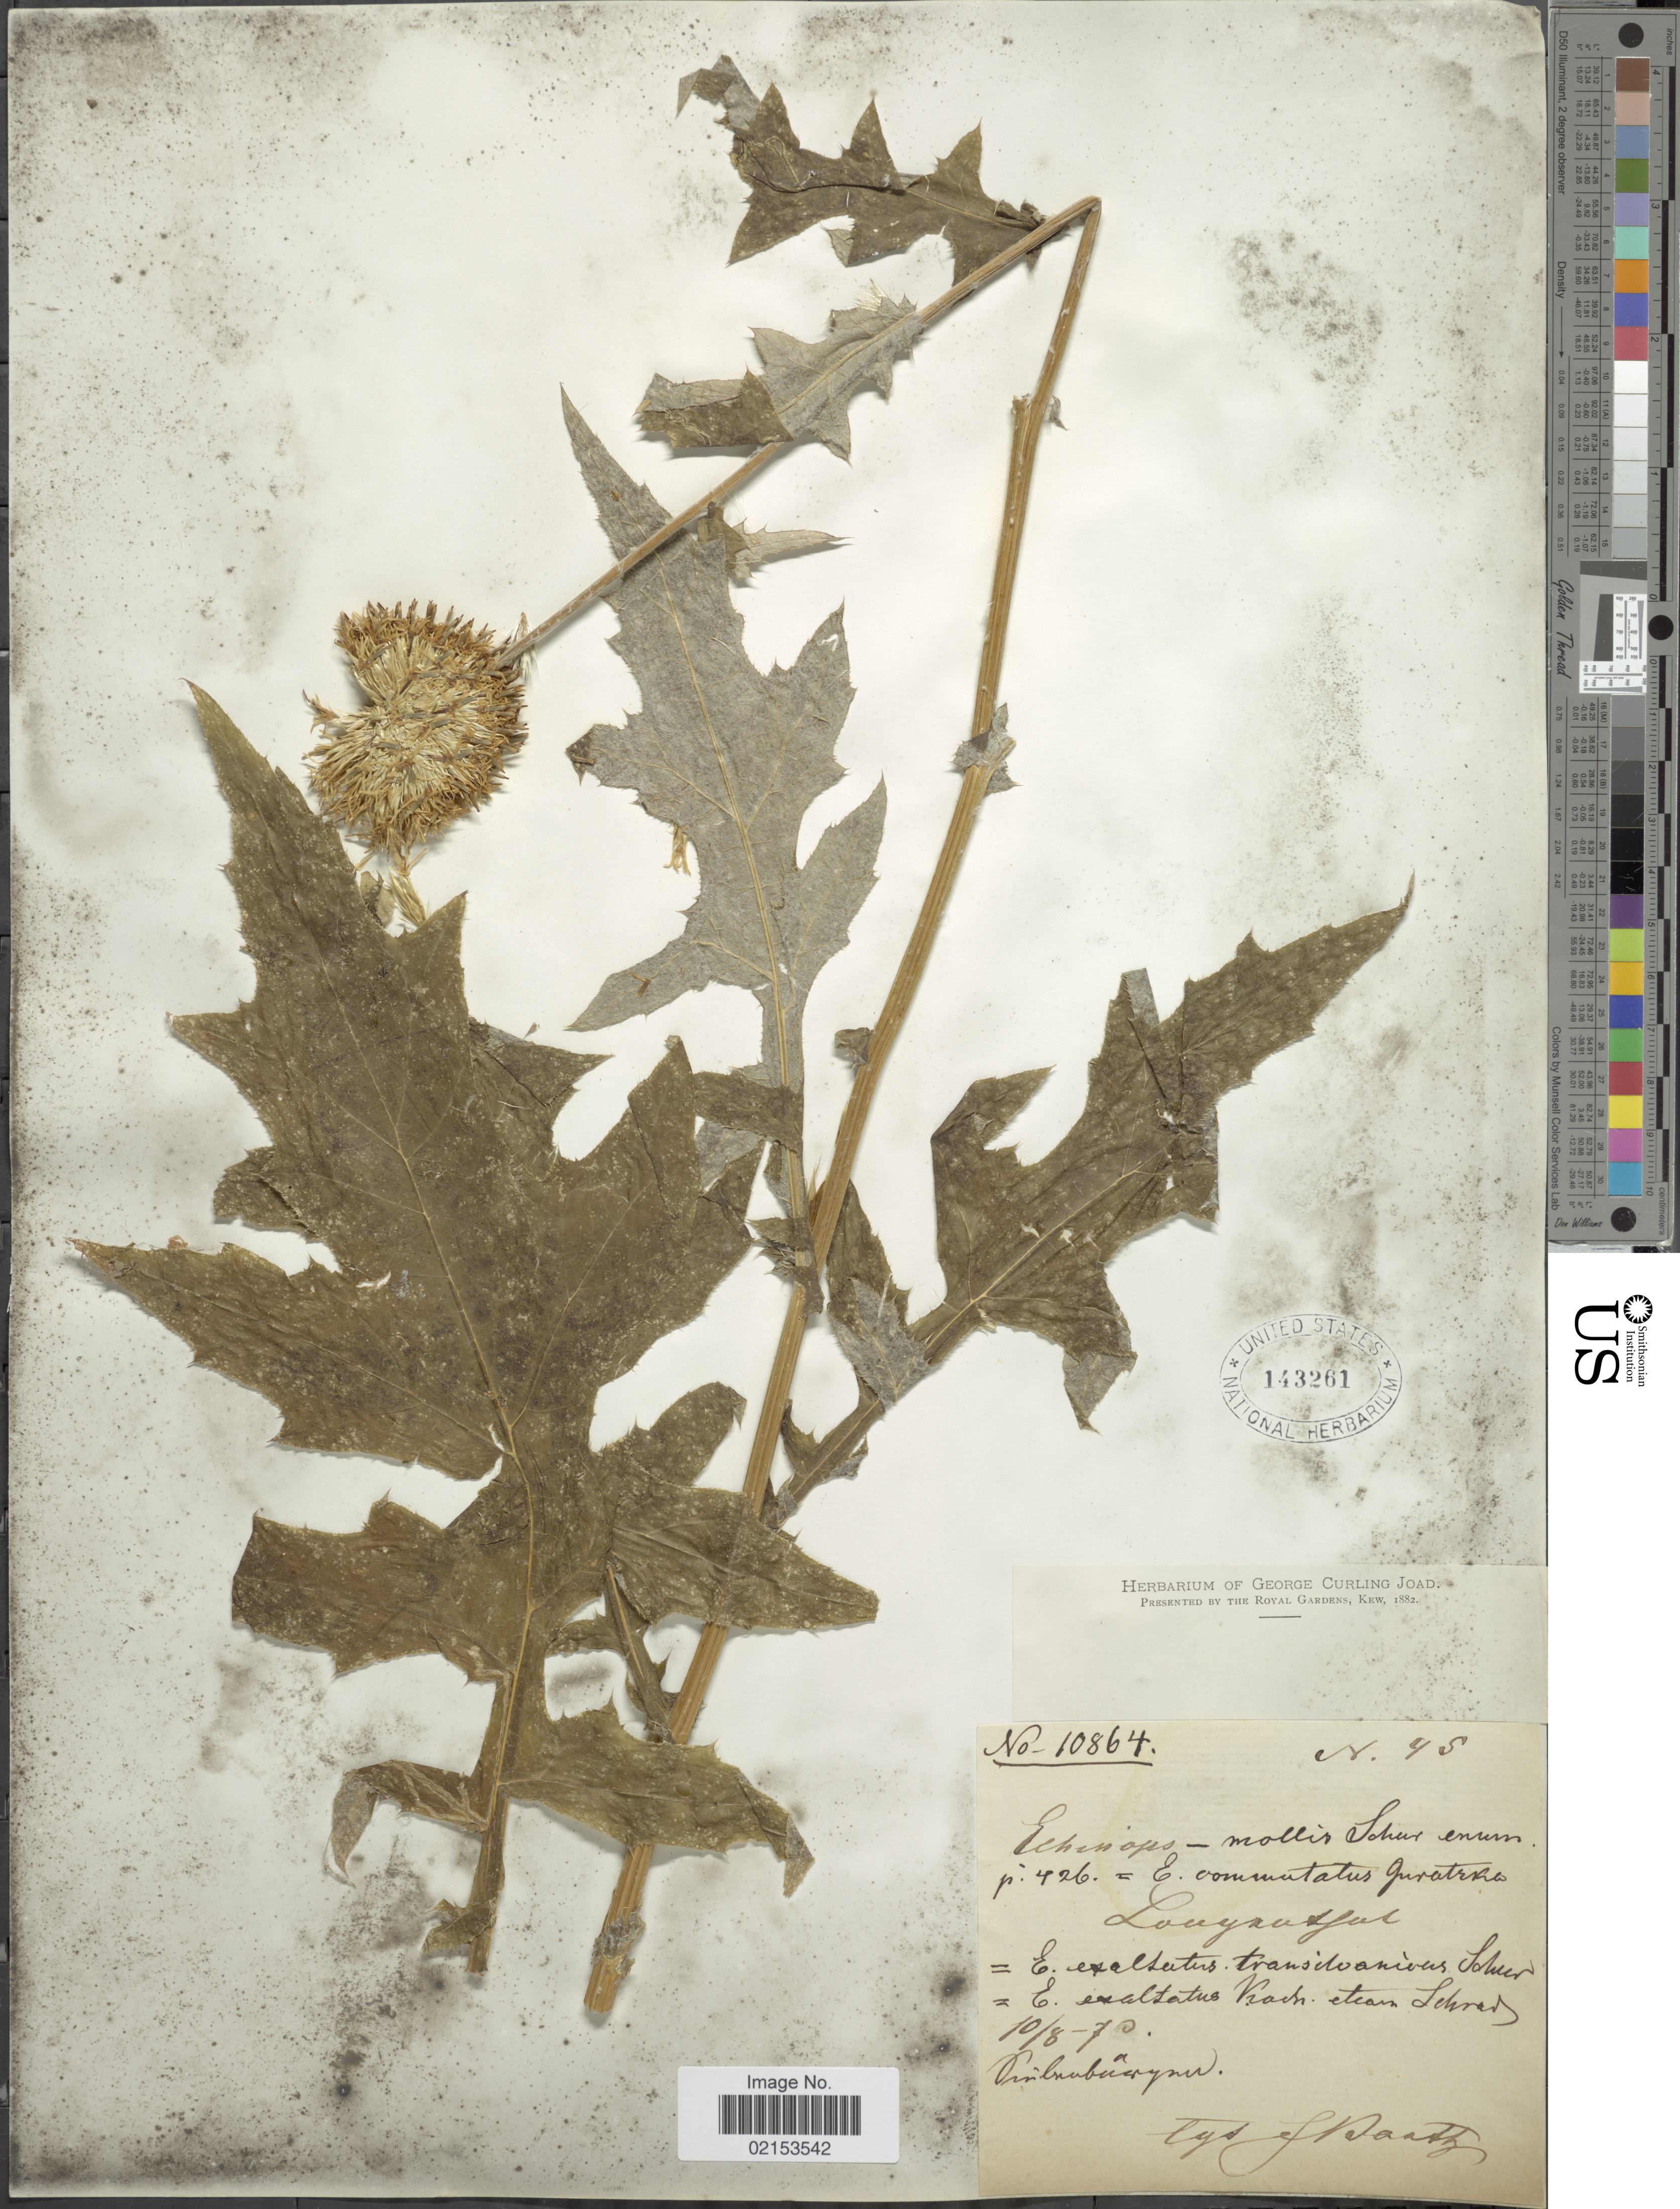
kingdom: Plantae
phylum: Tracheophyta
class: Magnoliopsida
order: Asterales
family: Asteraceae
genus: Echinops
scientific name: Echinops exaltatus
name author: Schrad.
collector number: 45*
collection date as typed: Transcribed d/m/y: 10/8/70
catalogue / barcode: US 143261